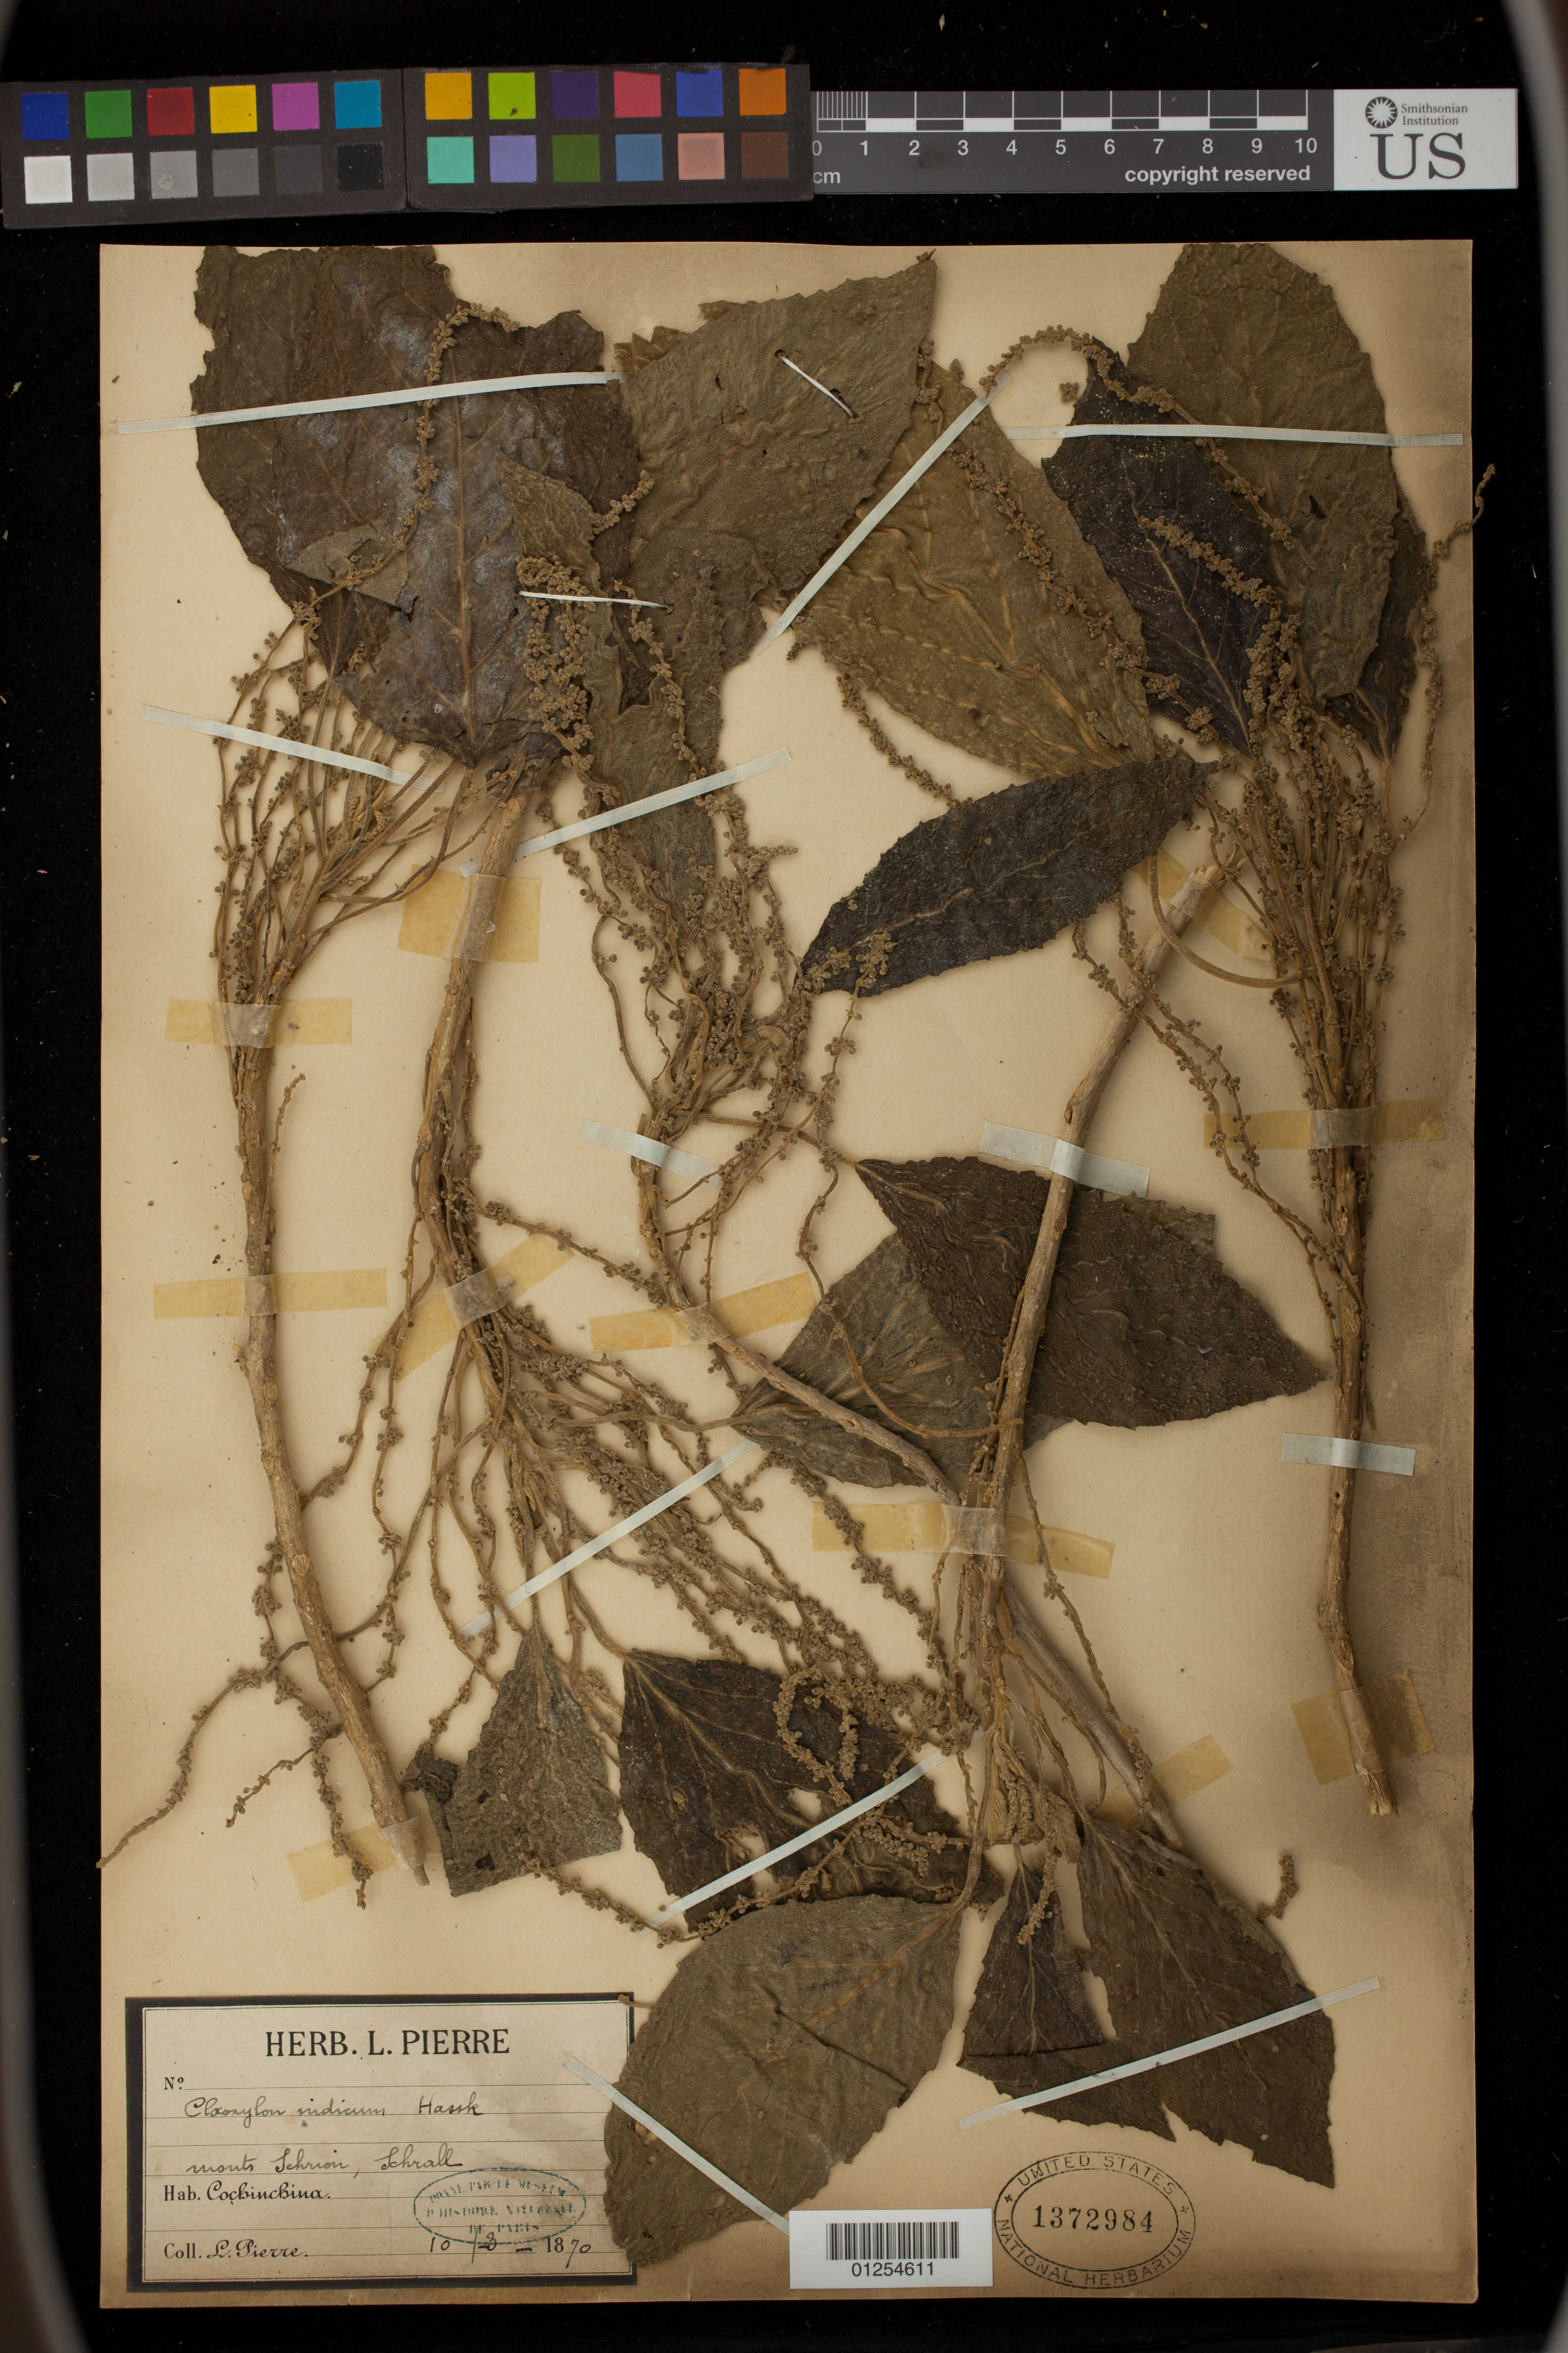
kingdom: Plantae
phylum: Tracheophyta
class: Magnoliopsida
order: Malpighiales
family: Euphorbiaceae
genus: Claoxylon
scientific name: Claoxylon indicum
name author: (Reinw. ex Blume) Hassk.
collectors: L. Pierre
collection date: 1870-10-13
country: Vietnam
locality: Cochinchina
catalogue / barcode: US 1372984